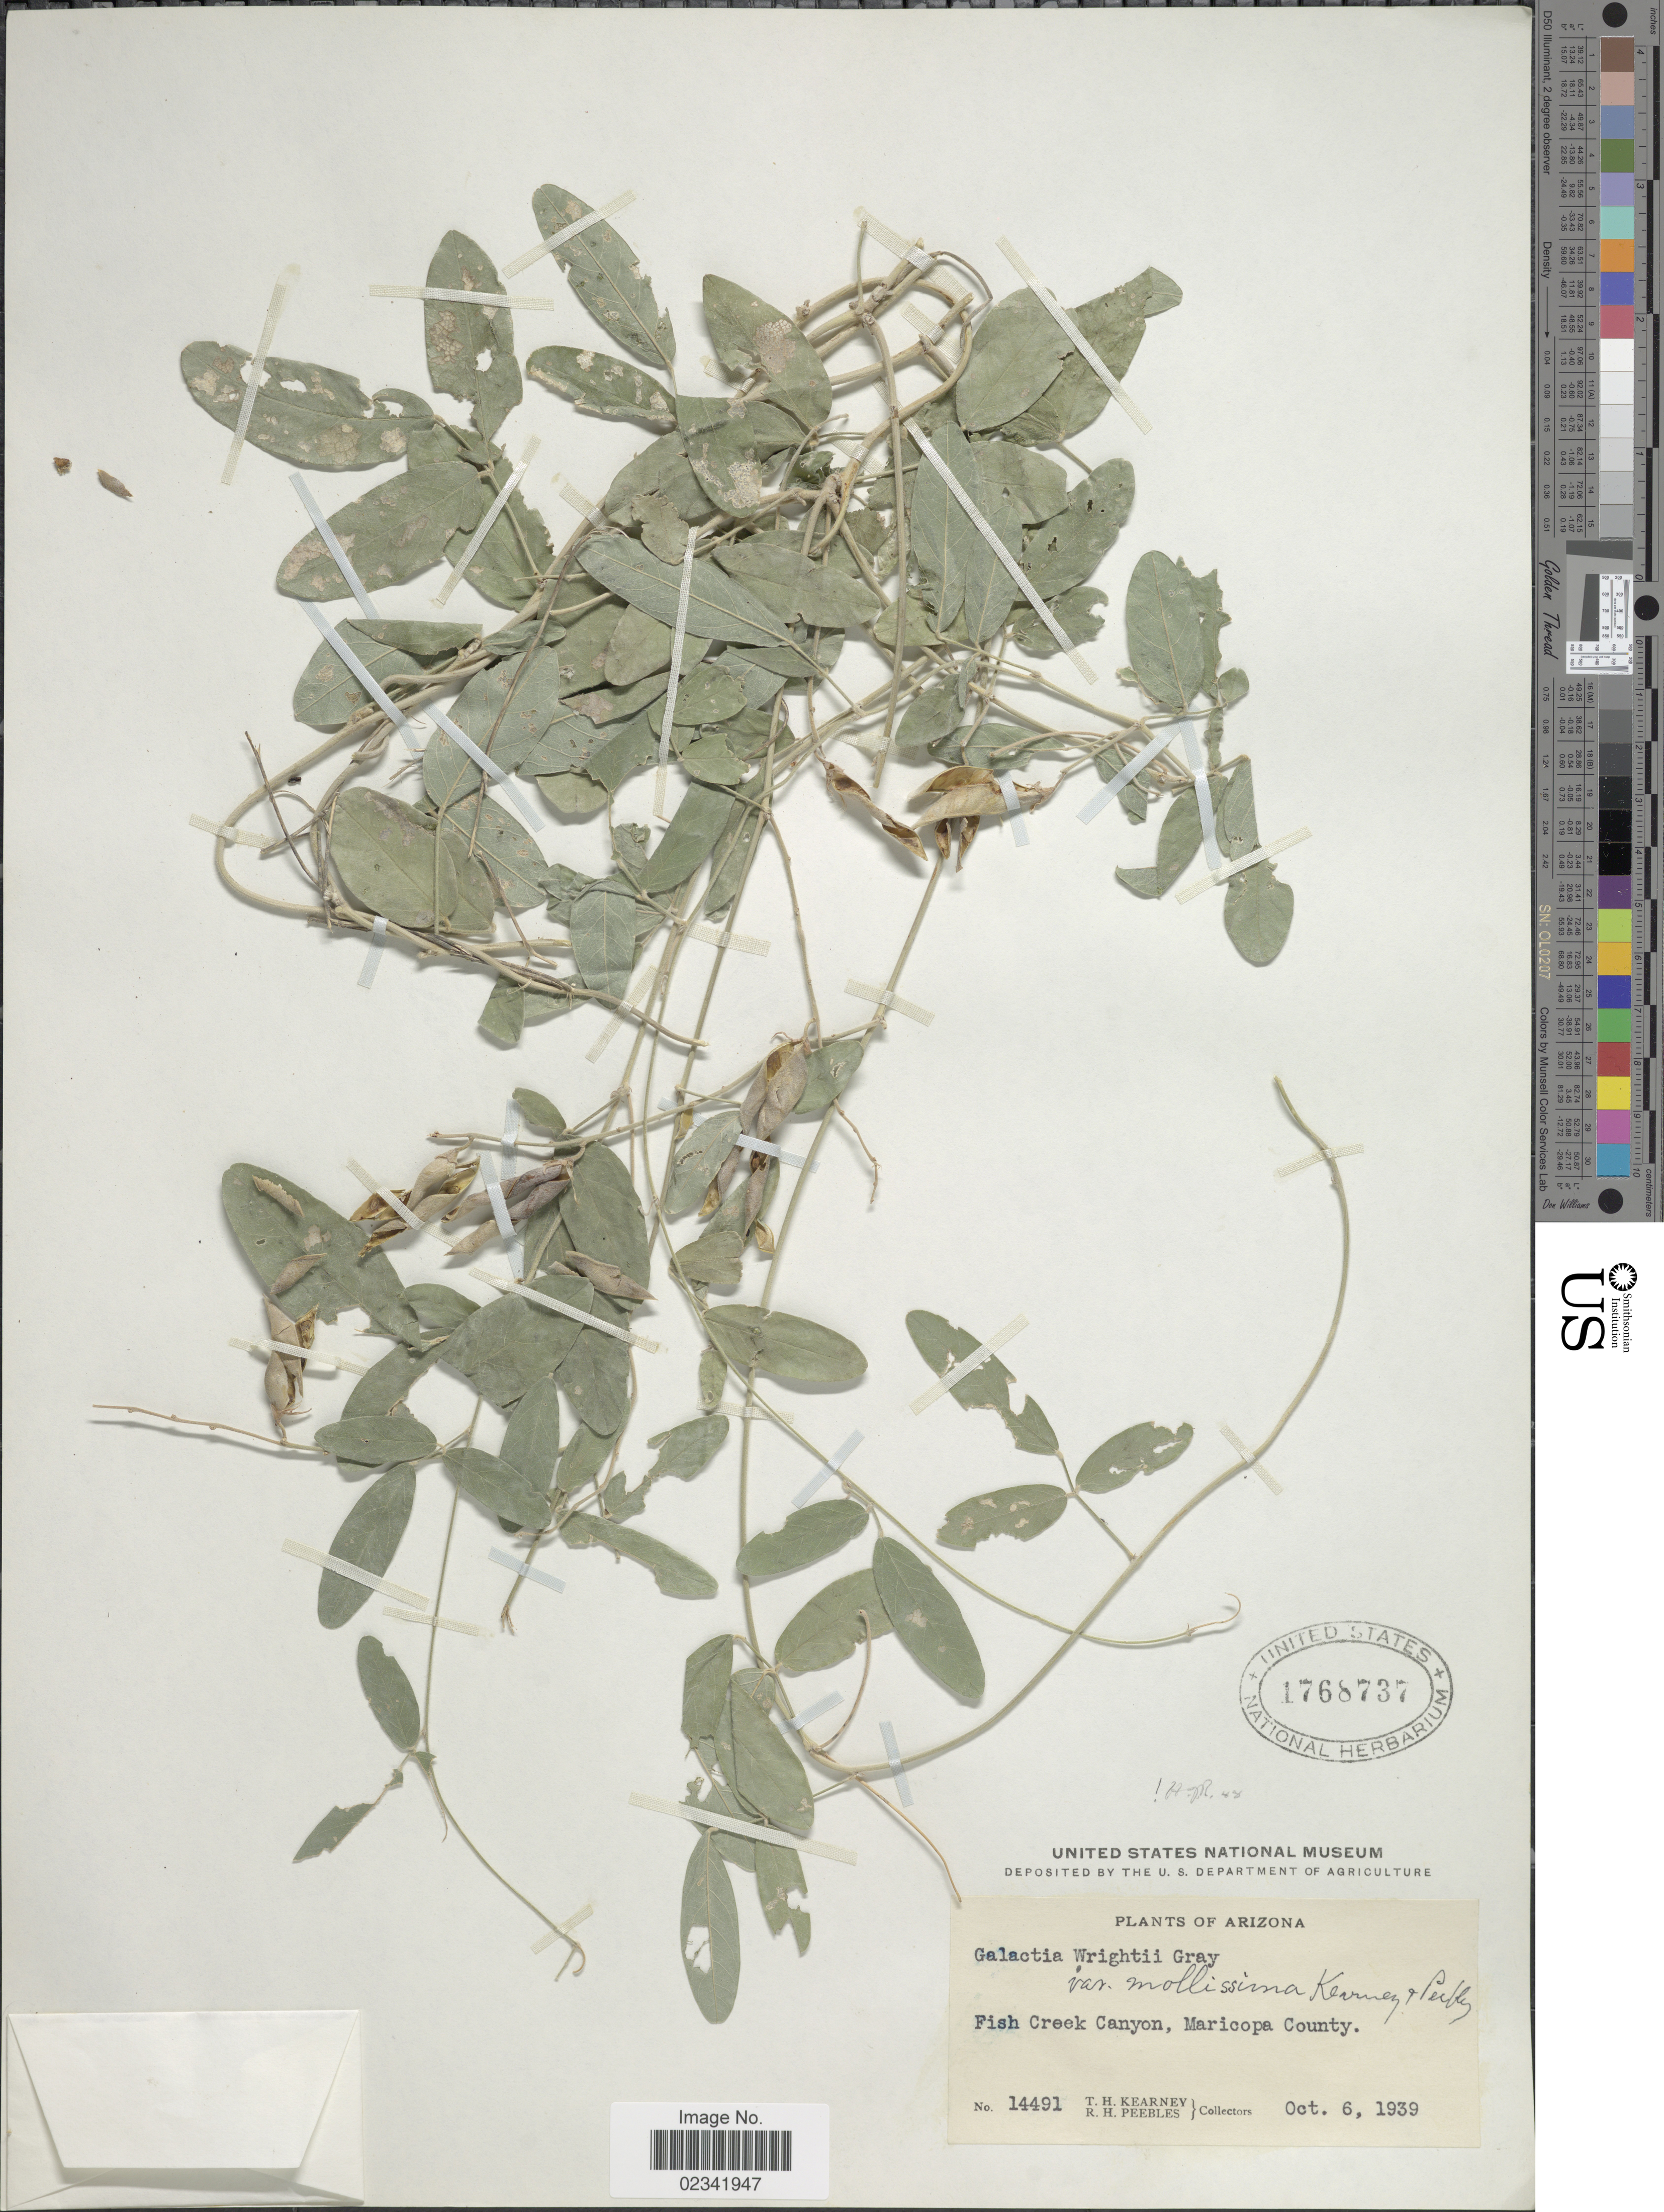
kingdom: Plantae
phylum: Tracheophyta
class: Magnoliopsida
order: Fabales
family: Fabaceae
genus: Galactia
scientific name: Galactia wrightii var. mollissima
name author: Kearney & Peebles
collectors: T. H. Kearney & R. H. Peebles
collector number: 14491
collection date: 1939-10-06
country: United States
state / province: Arizona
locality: Fish Creek Canyon, Maricopa County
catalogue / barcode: US 1768737